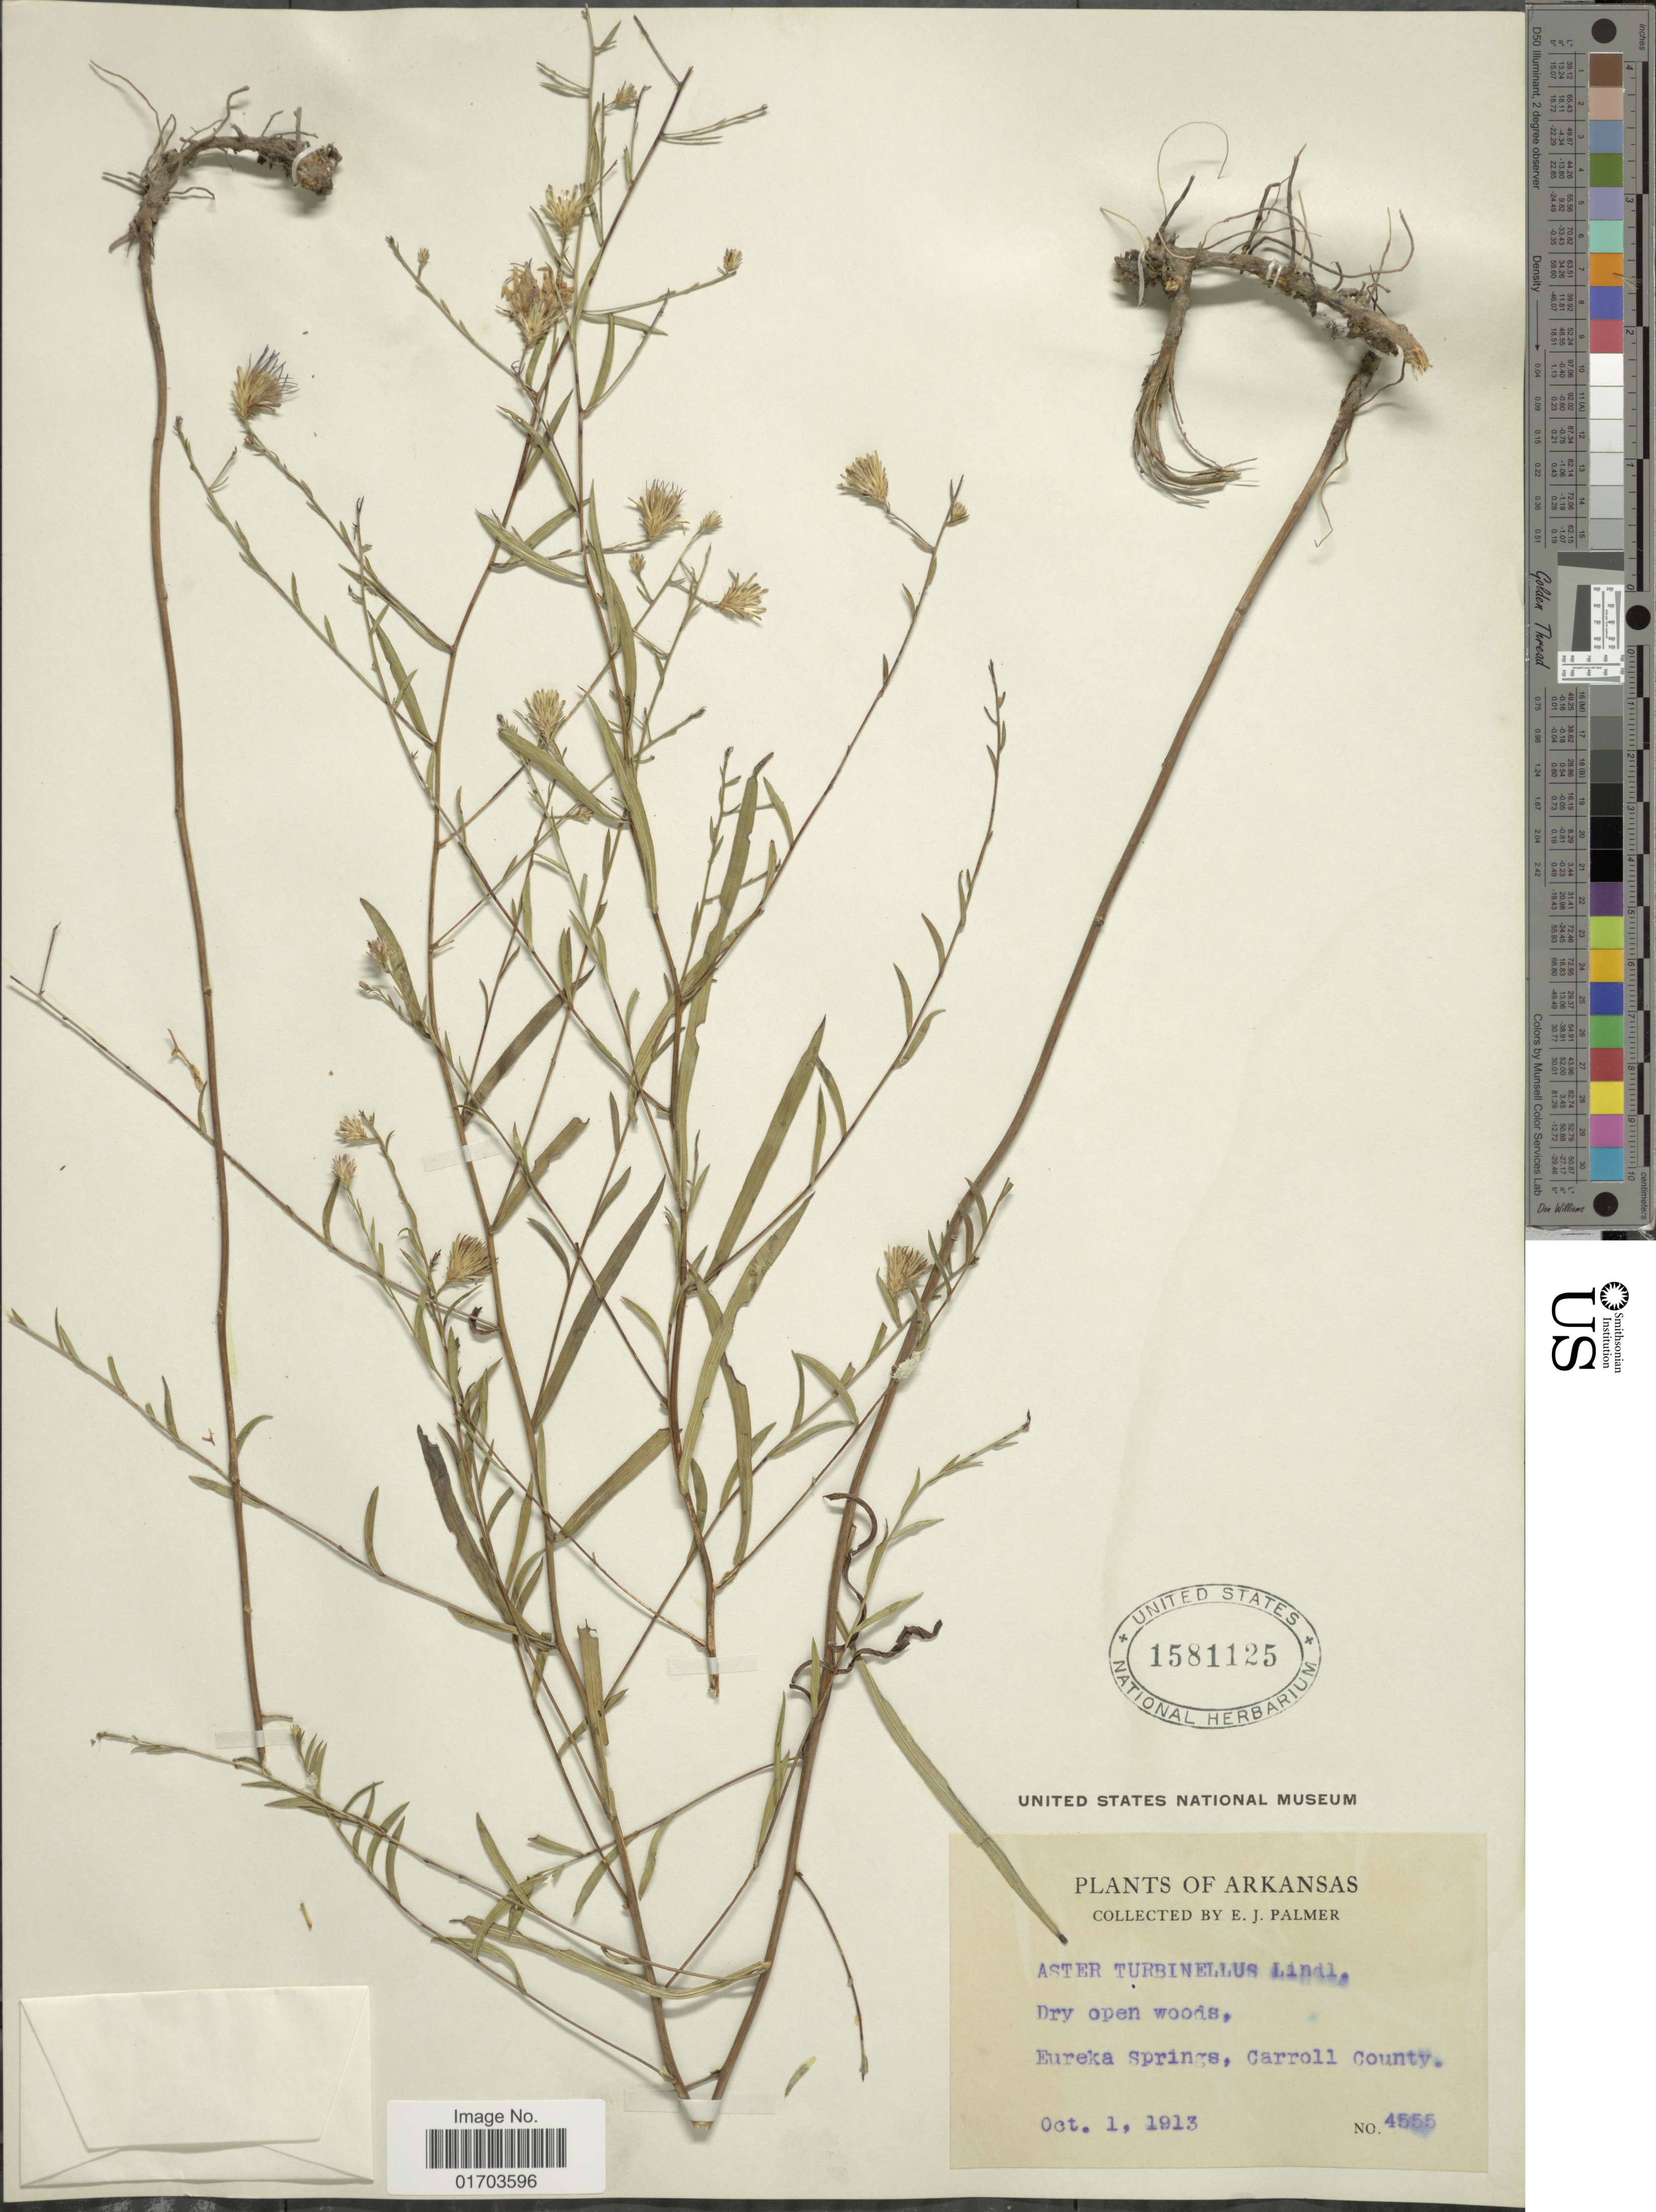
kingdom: Plantae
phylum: Tracheophyta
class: Magnoliopsida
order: Asterales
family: Asteraceae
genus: Symphyotrichum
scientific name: Symphyotrichum turbinellum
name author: (Lindl.) G.L. Nesom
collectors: E. J. Palmer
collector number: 4555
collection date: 1913-10-01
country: United States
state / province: Arkansas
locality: Arkansas. Eureka Springs, Carroll County.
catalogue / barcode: US 1581125